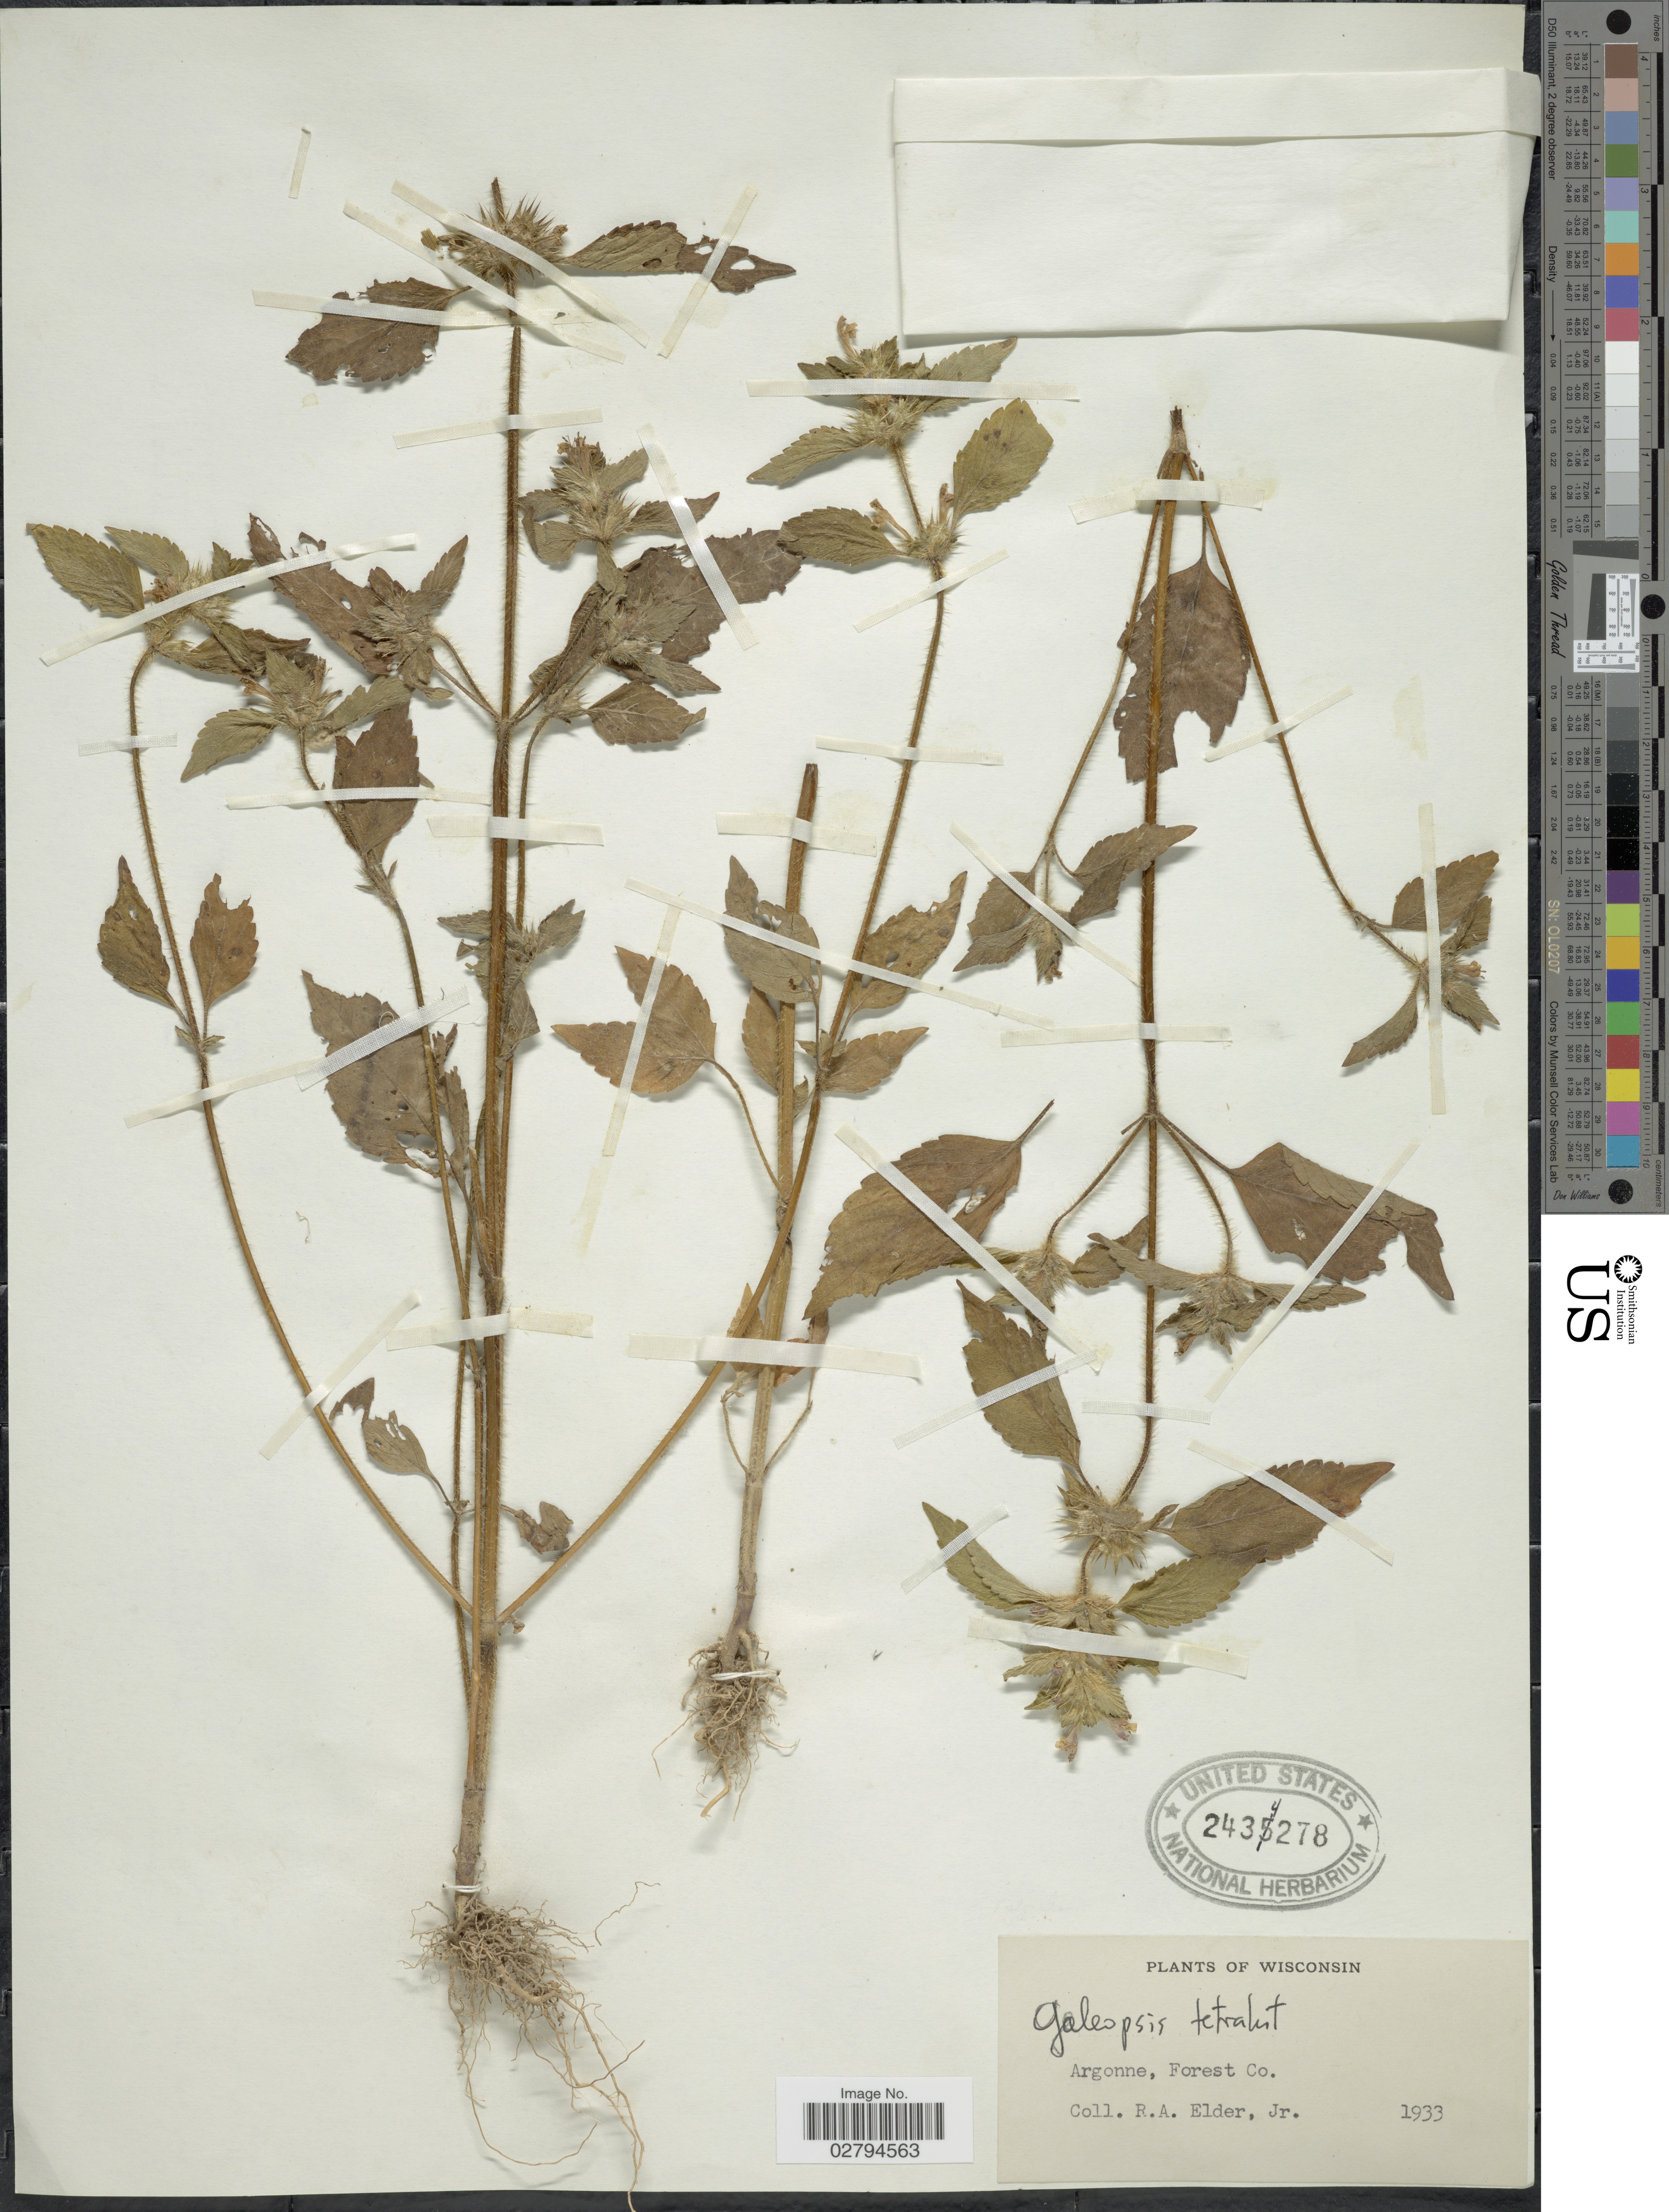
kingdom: Plantae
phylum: Tracheophyta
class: Magnoliopsida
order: Lamiales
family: Lamiaceae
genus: Galeopsis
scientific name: Galeopsis tetrahit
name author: L.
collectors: R. Elder Jr.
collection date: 1933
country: United States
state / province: Wisconsin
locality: Argonne, Forest Co.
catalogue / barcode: US 2434278